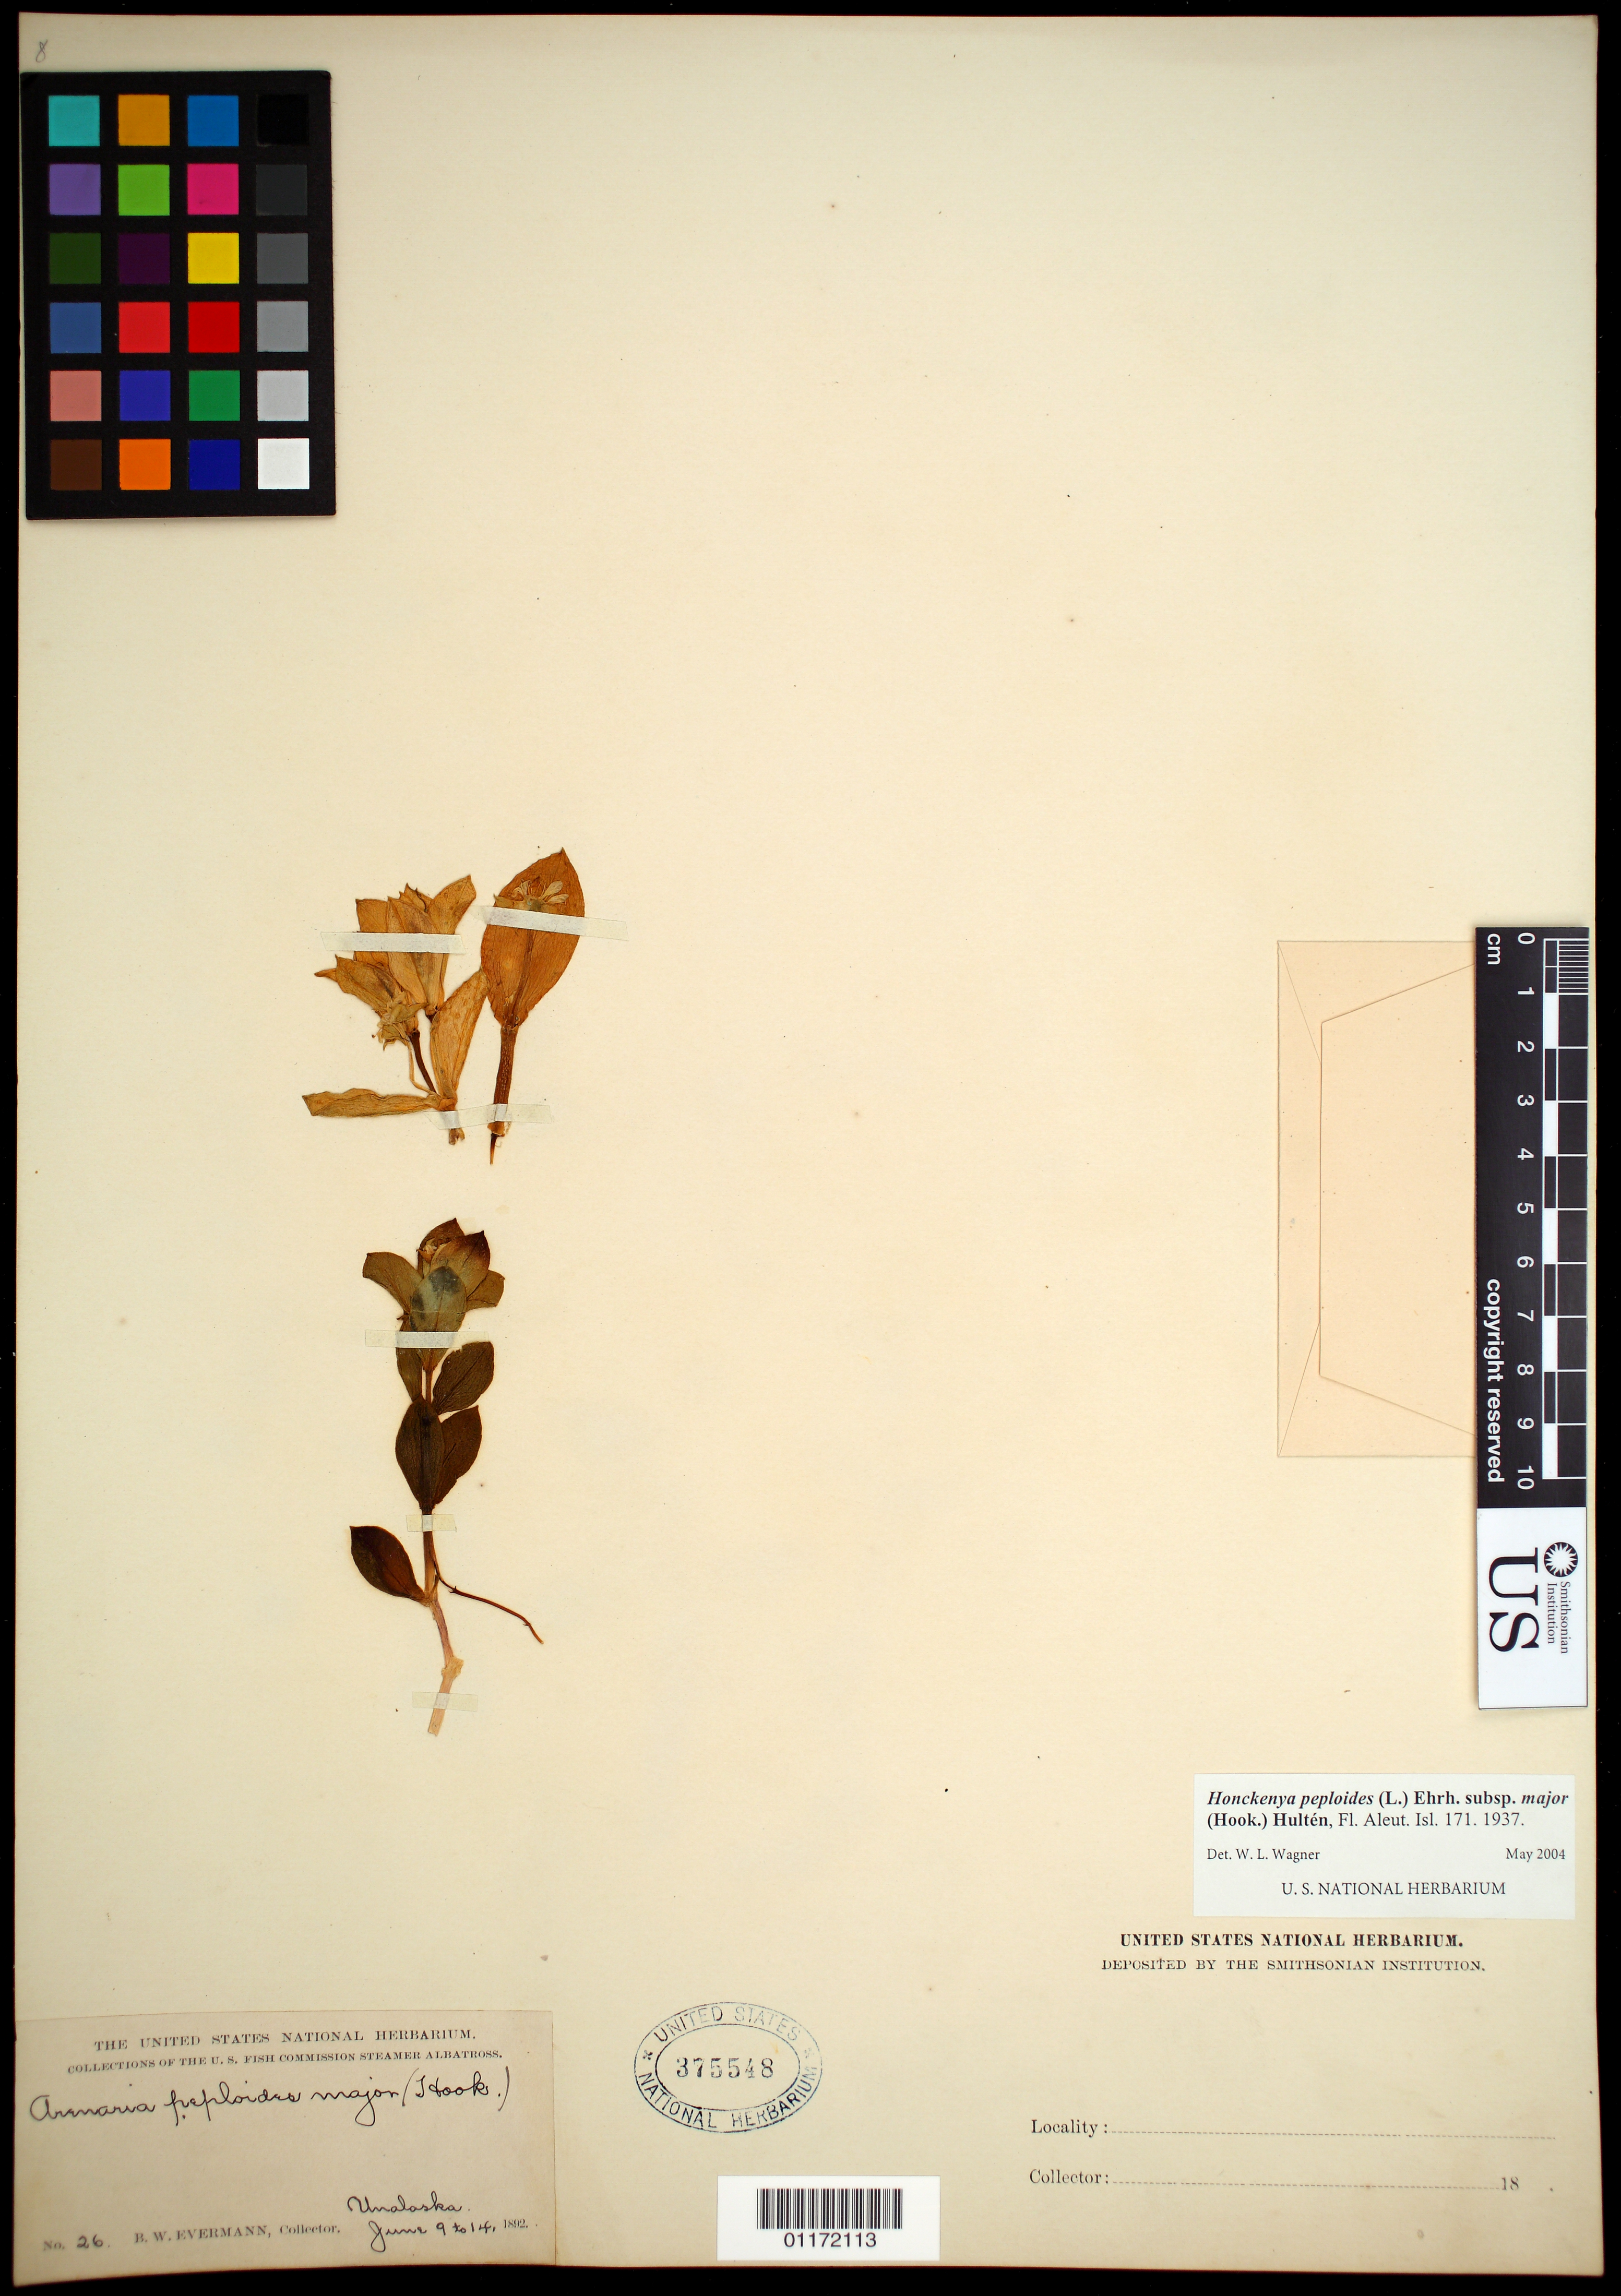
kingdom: Plantae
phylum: Tracheophyta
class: Magnoliopsida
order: Caryophyllales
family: Caryophyllaceae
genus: Honckenya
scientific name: Honckenya peploides subsp. major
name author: (Hook.) Hultén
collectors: B. W. Evermann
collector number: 26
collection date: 1892-06-09/1892-06-14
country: United States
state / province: Alaska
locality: Unalaska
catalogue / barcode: US 375548